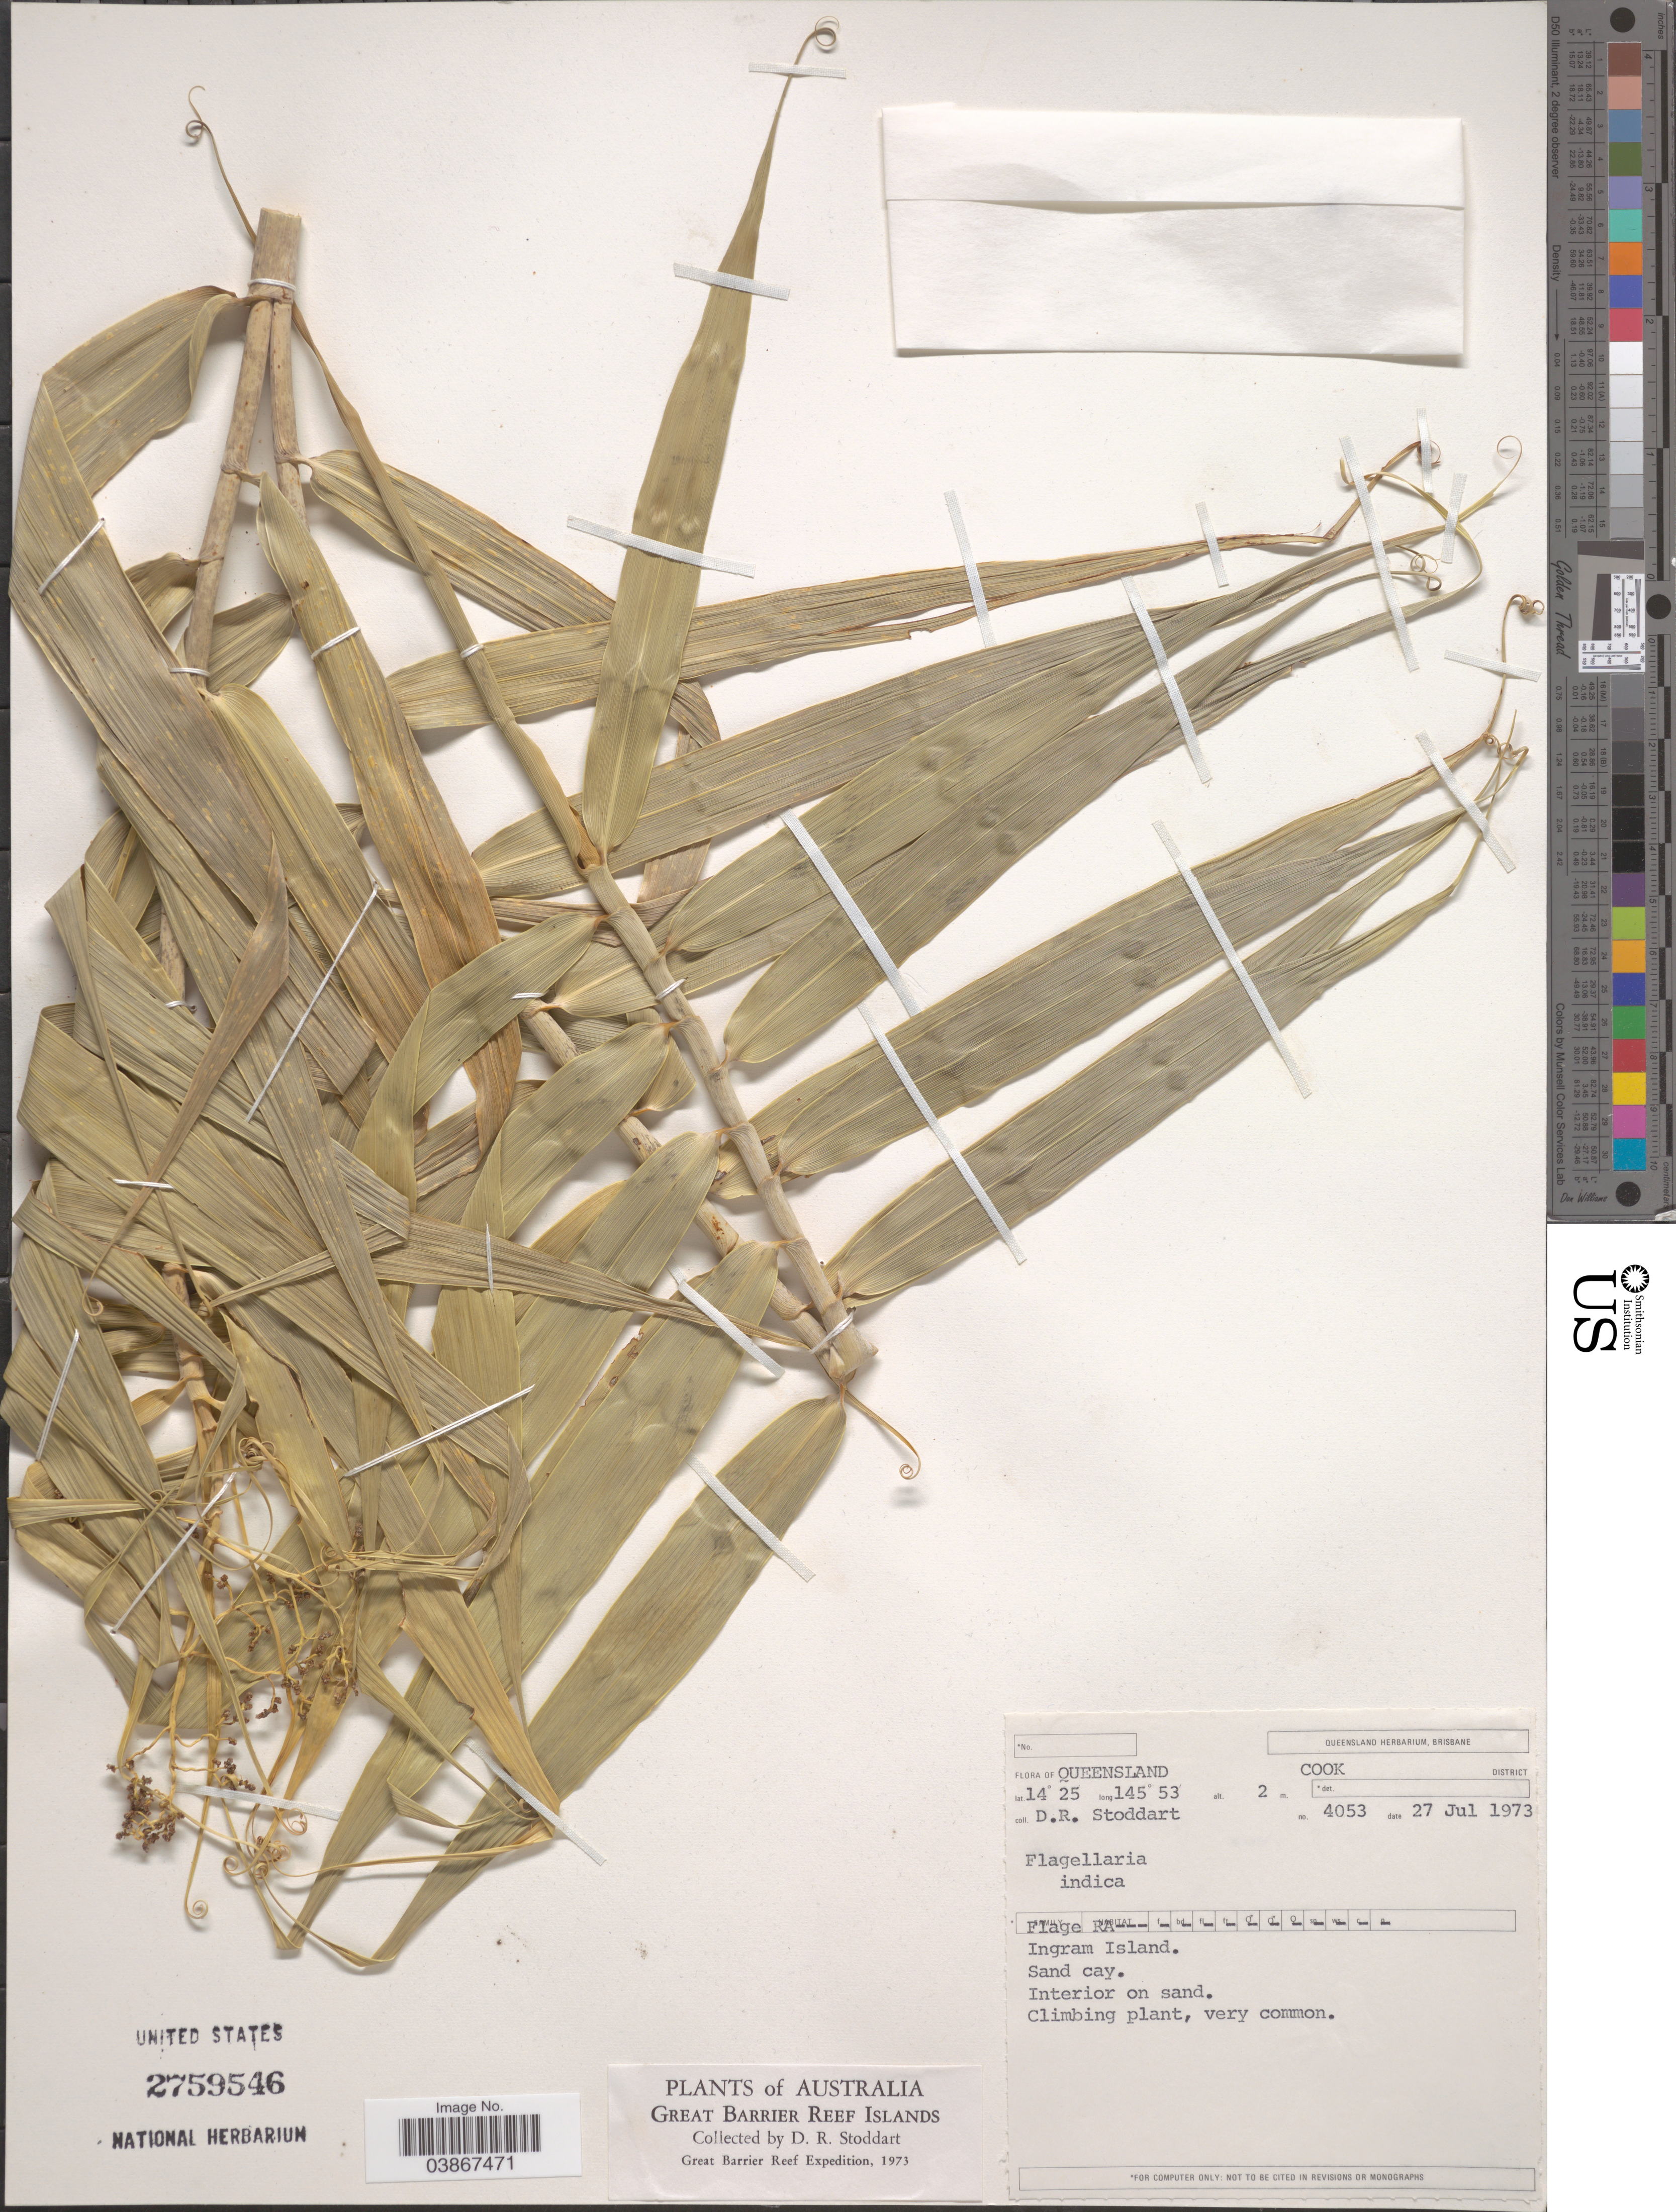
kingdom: Plantae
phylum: Tracheophyta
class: Liliopsida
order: Poales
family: Flagellariaceae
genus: Flagellaria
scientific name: Flagellaria indica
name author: L.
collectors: D. R. Stoddart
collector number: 4053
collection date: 1973-07-27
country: Australia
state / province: Queensland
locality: Great Barrier Reef Islands. Cook District. Ingram Island.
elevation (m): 2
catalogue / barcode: US 2759546